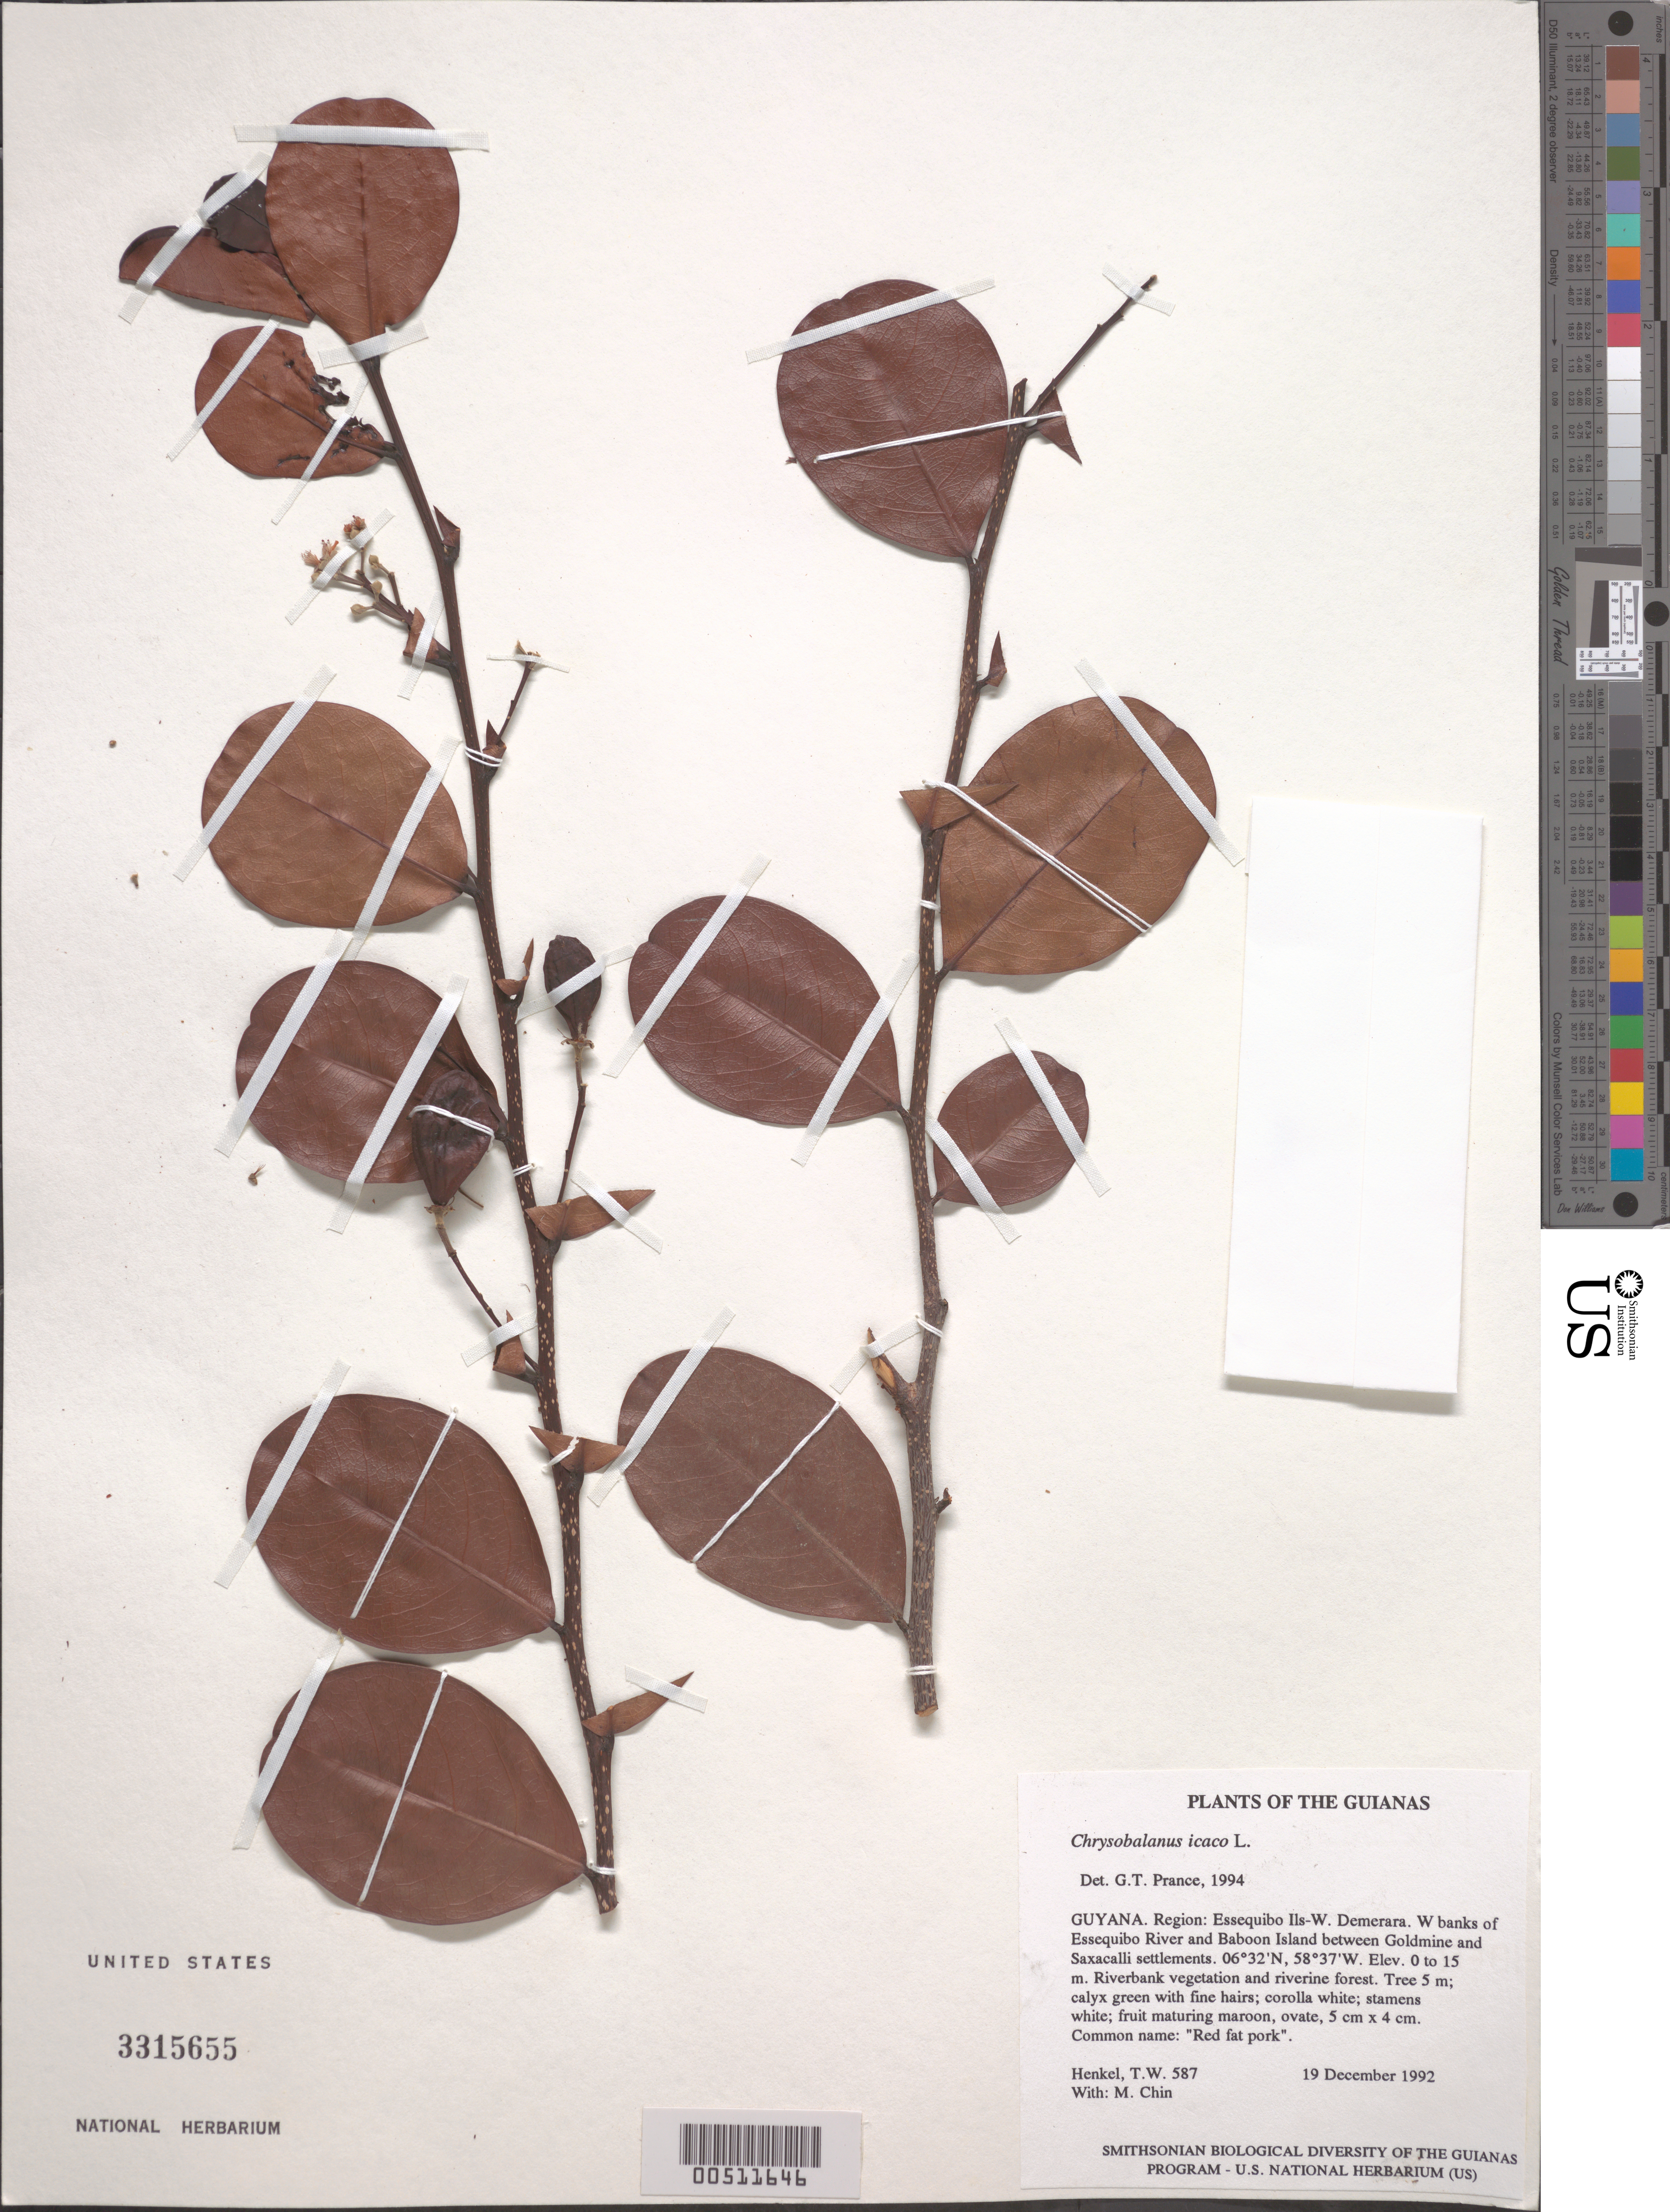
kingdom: Plantae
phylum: Tracheophyta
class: Magnoliopsida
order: Malpighiales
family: Chrysobalanaceae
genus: Chrysobalanus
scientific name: Chrysobalanus icaco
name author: L.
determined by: Prance, G. T.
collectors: T. Henkel & M. Chin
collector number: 587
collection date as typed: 19 December 1992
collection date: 1992-12-19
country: Guyana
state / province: Essequibo Isl-W. Demerara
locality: W banks of Essequibo River and Baboon Island between Goldmine and Saxacalli settlements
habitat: Riverbank vegetation and riverine forest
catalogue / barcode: US 3315655